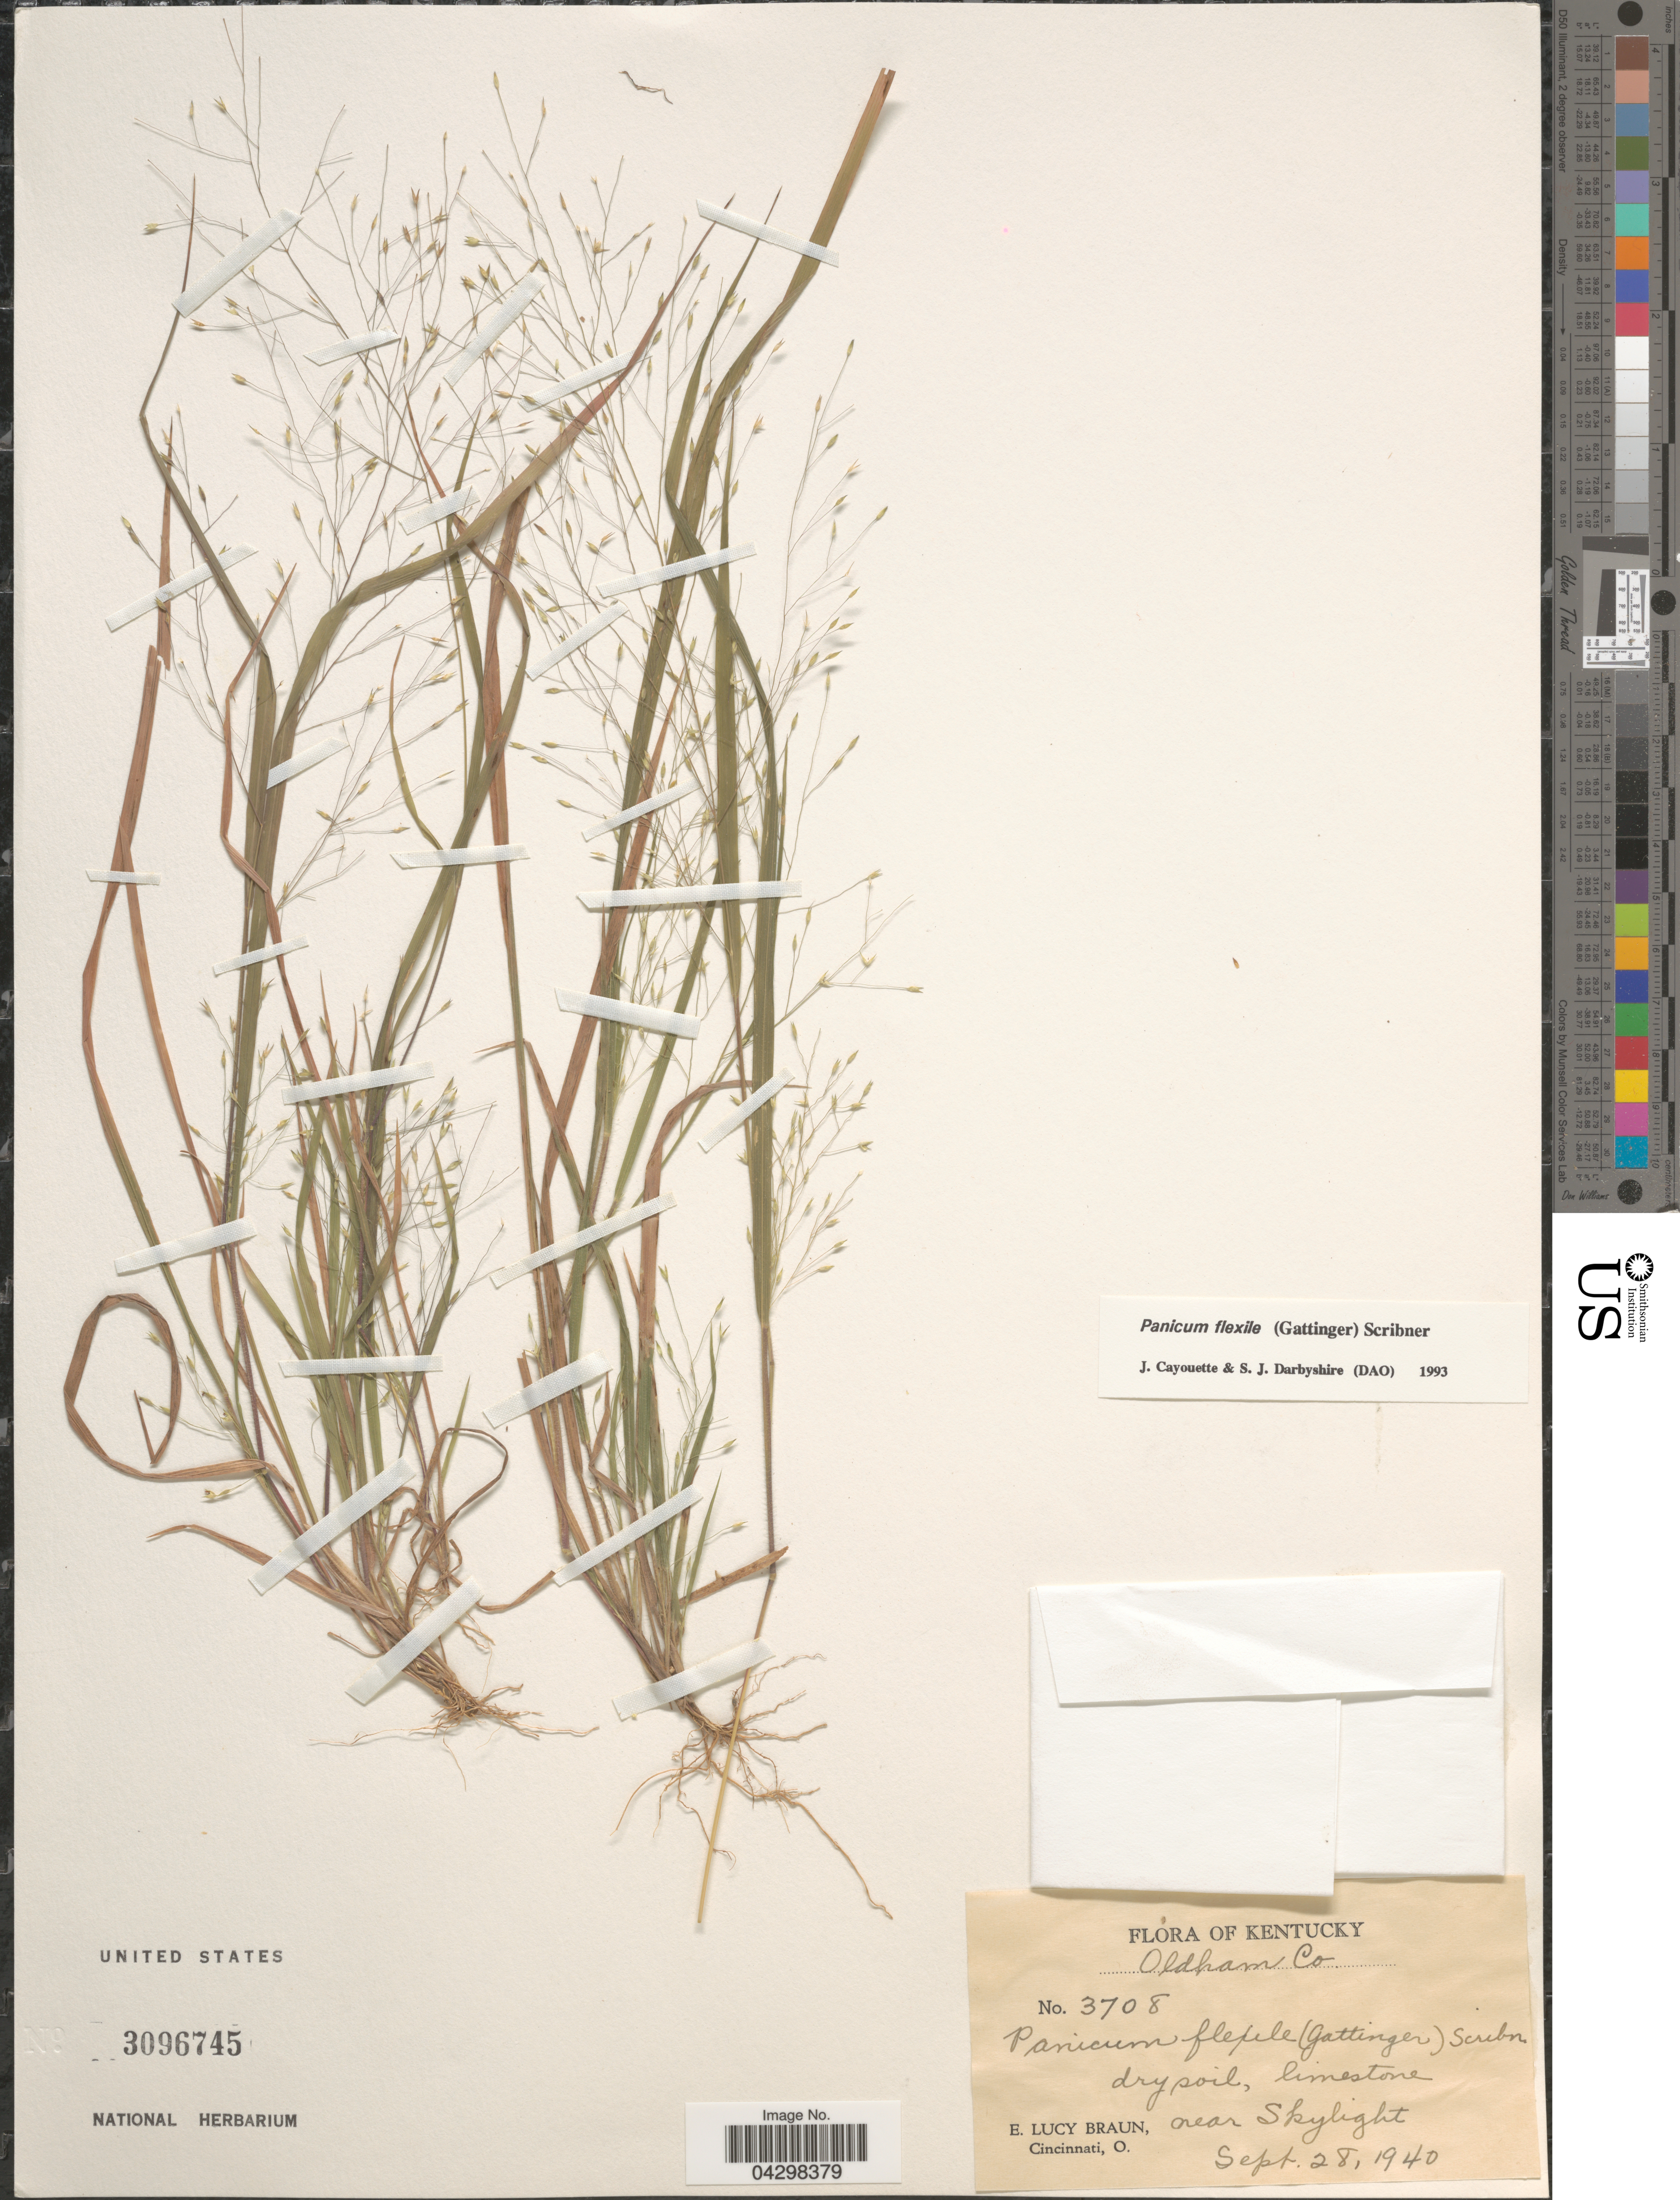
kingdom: Plantae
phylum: Tracheophyta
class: Liliopsida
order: Poales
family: Poaceae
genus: Panicum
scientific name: Panicum flexile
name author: (Gatt.) Scribn.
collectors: E. L. Braun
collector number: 3708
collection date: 1940-09-28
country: United States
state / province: Kentucky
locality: Oldham Co. Dry soil, limestone near Skylight.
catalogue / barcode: US 3096745